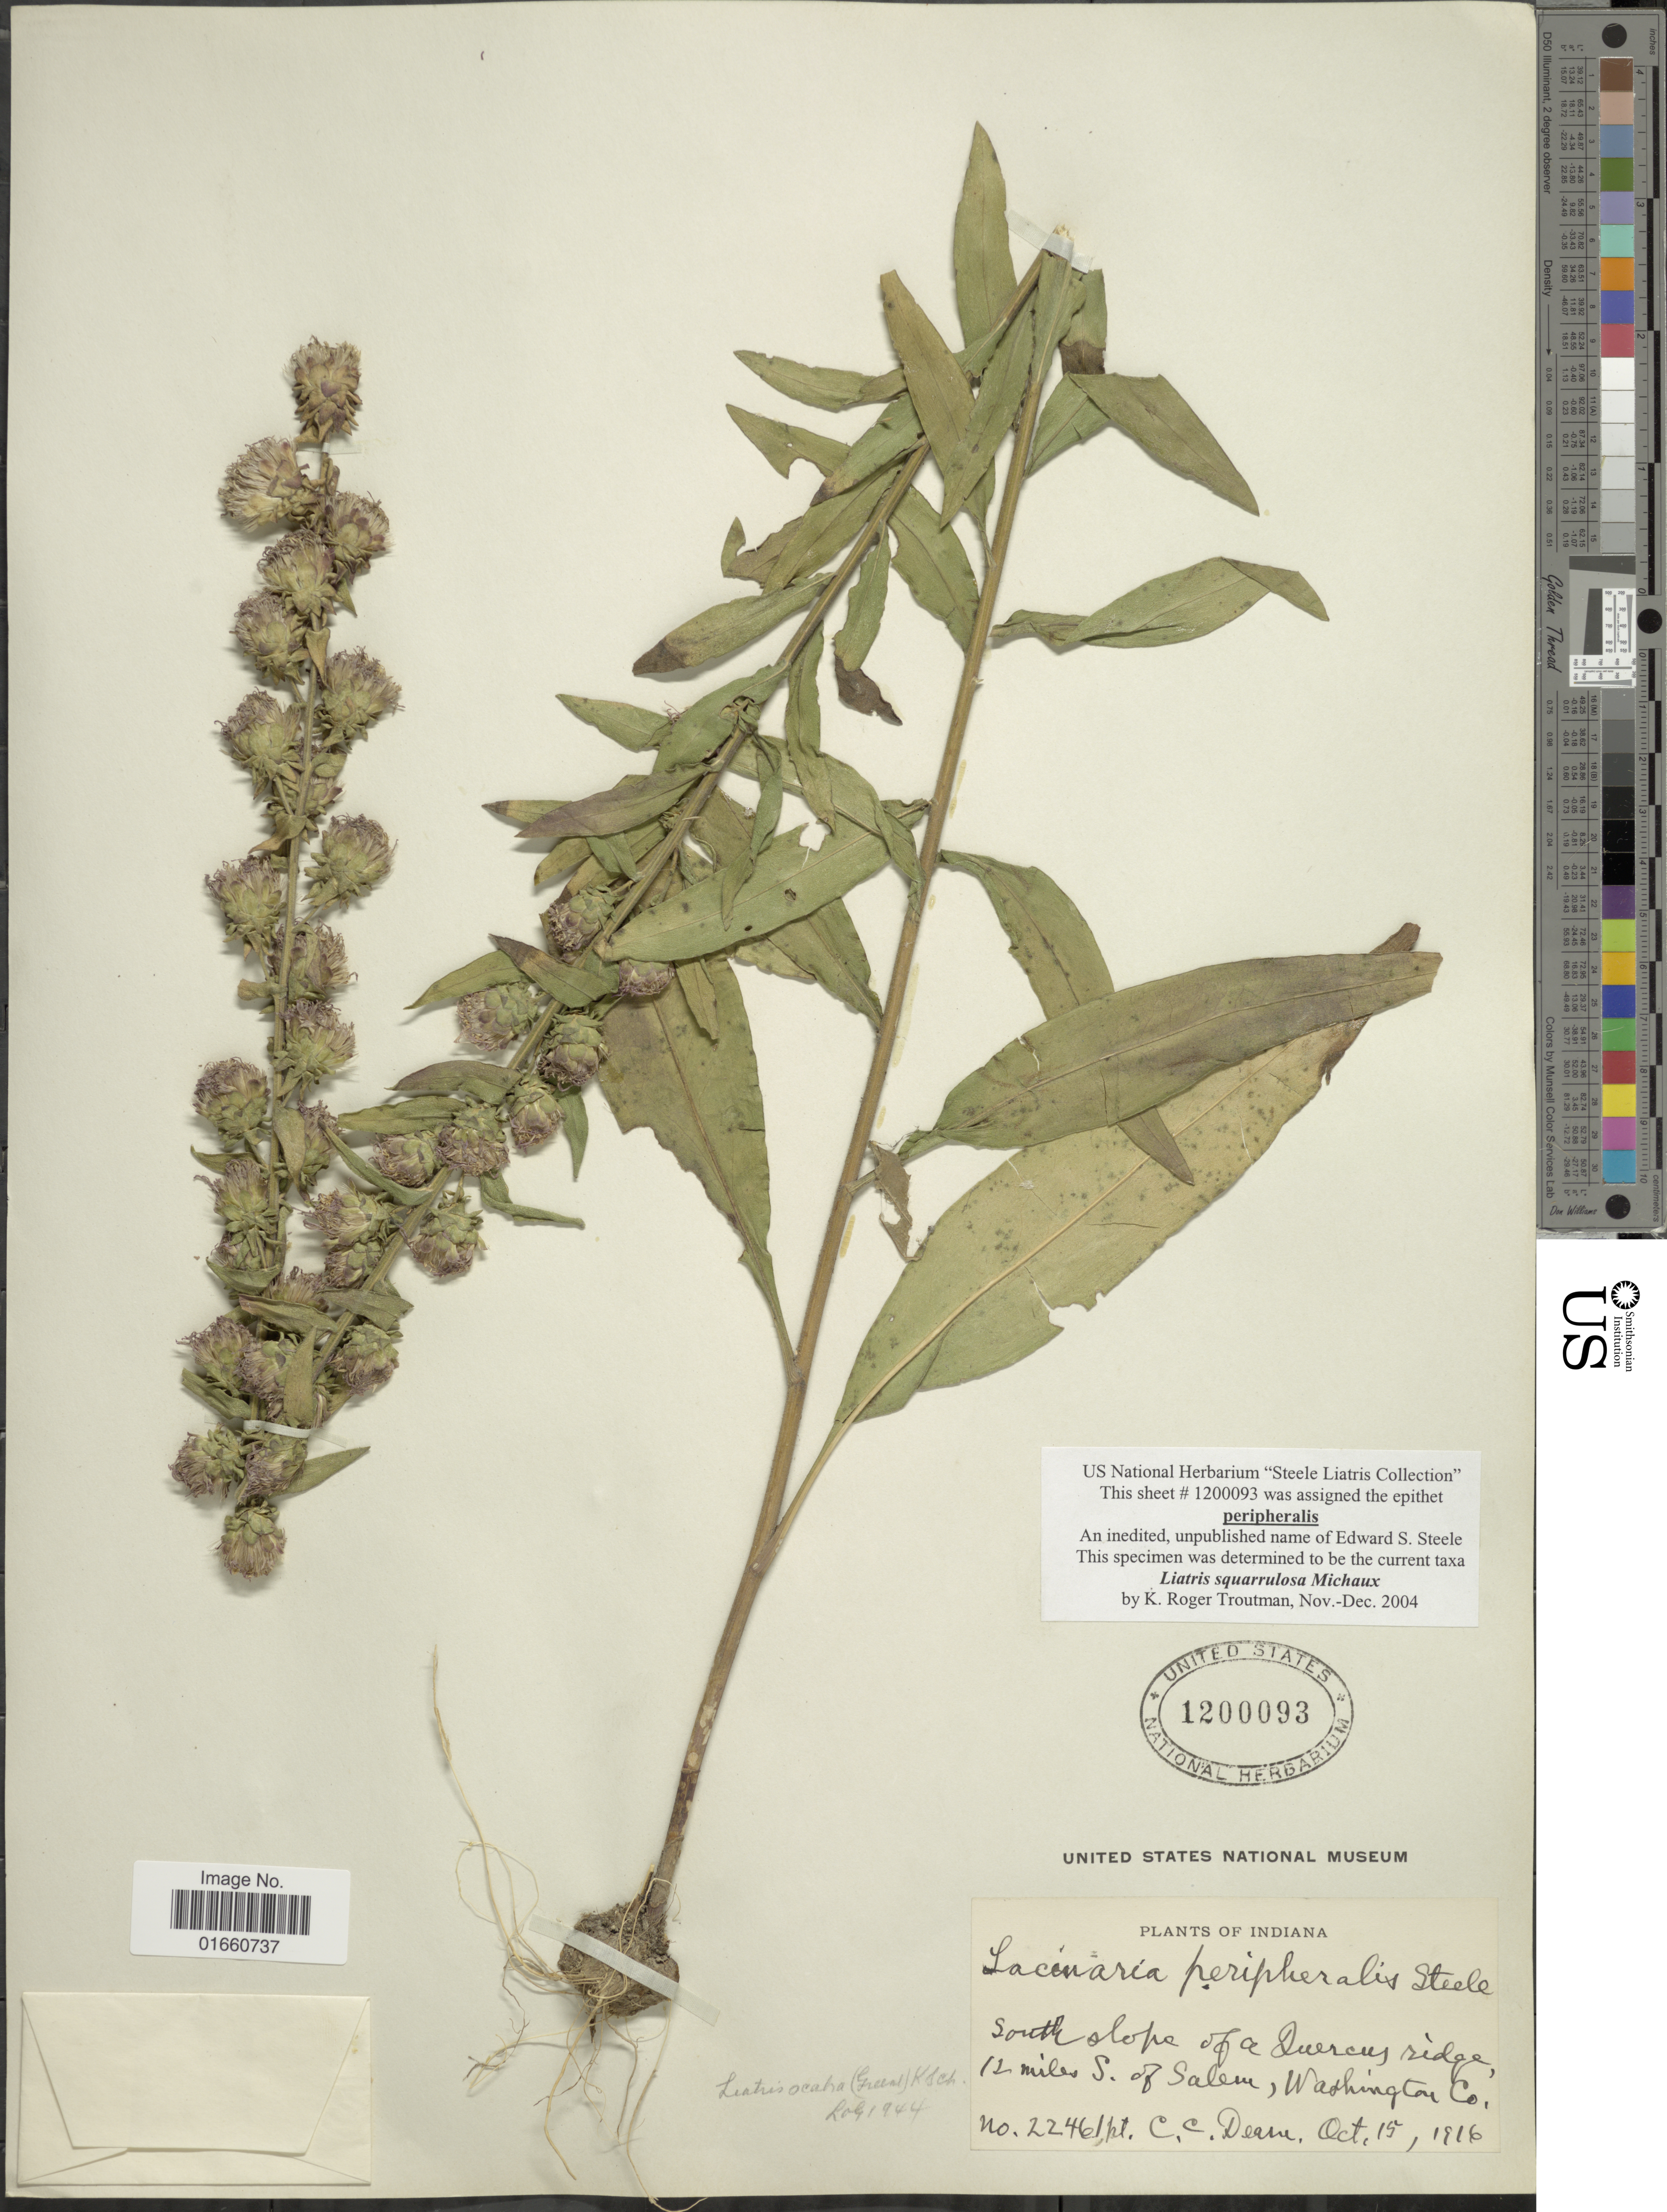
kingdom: Plantae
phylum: Tracheophyta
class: Magnoliopsida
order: Asterales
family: Asteraceae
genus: Liatris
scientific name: Liatris squarrulosa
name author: Michx.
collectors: C. C. Deam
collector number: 22461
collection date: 1916-10-15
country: United States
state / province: Indiana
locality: South slope of a Quercus ridge, 12 miles S of Salem, Washington Co.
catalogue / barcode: US 1200093